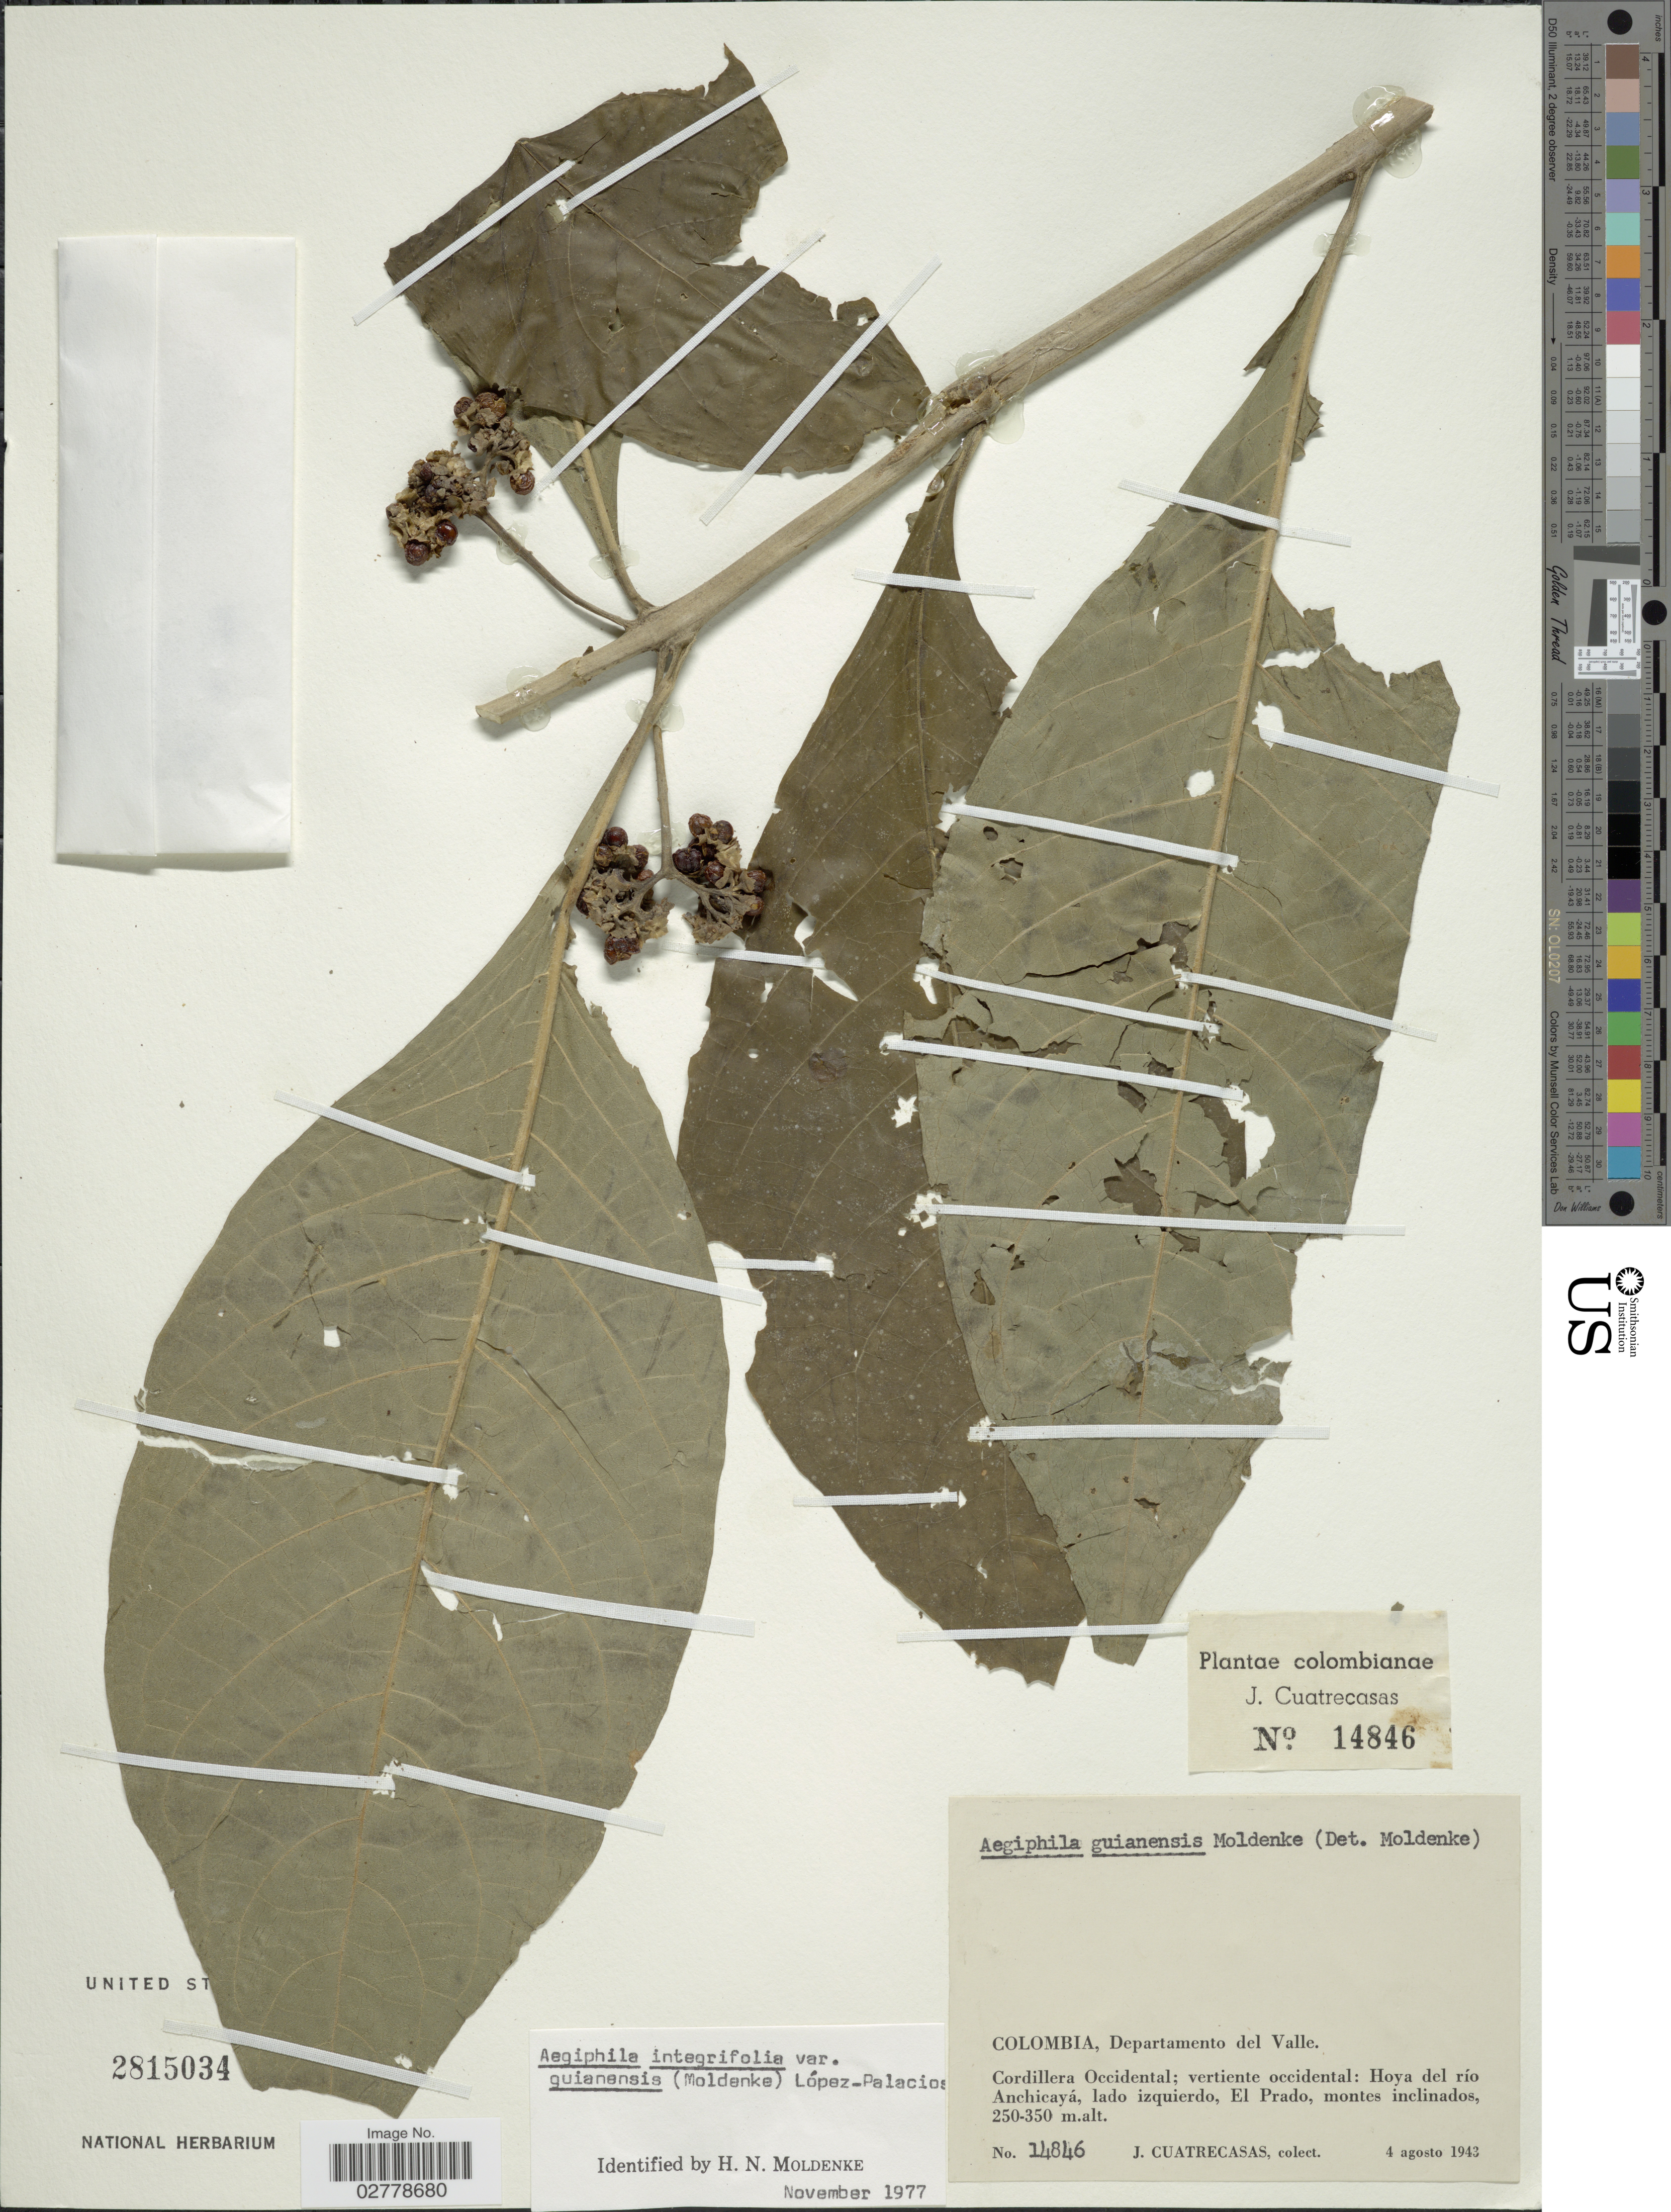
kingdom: Plantae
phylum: Tracheophyta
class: Magnoliopsida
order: Lamiales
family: Lamiaceae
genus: Aegiphila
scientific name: Aegiphila integrifolia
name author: (Jacq.) B.D. Jacks.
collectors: J. Cuatrecasas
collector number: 14846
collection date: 1943-08-04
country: Colombia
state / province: Valle del Cauca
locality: Departamento del Valle. Cordillera Occidental; vertiente occidental: Hoya del río Anchicayá, lado izquierdo, El Prado, montes inclinados.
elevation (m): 250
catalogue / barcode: US 2815034